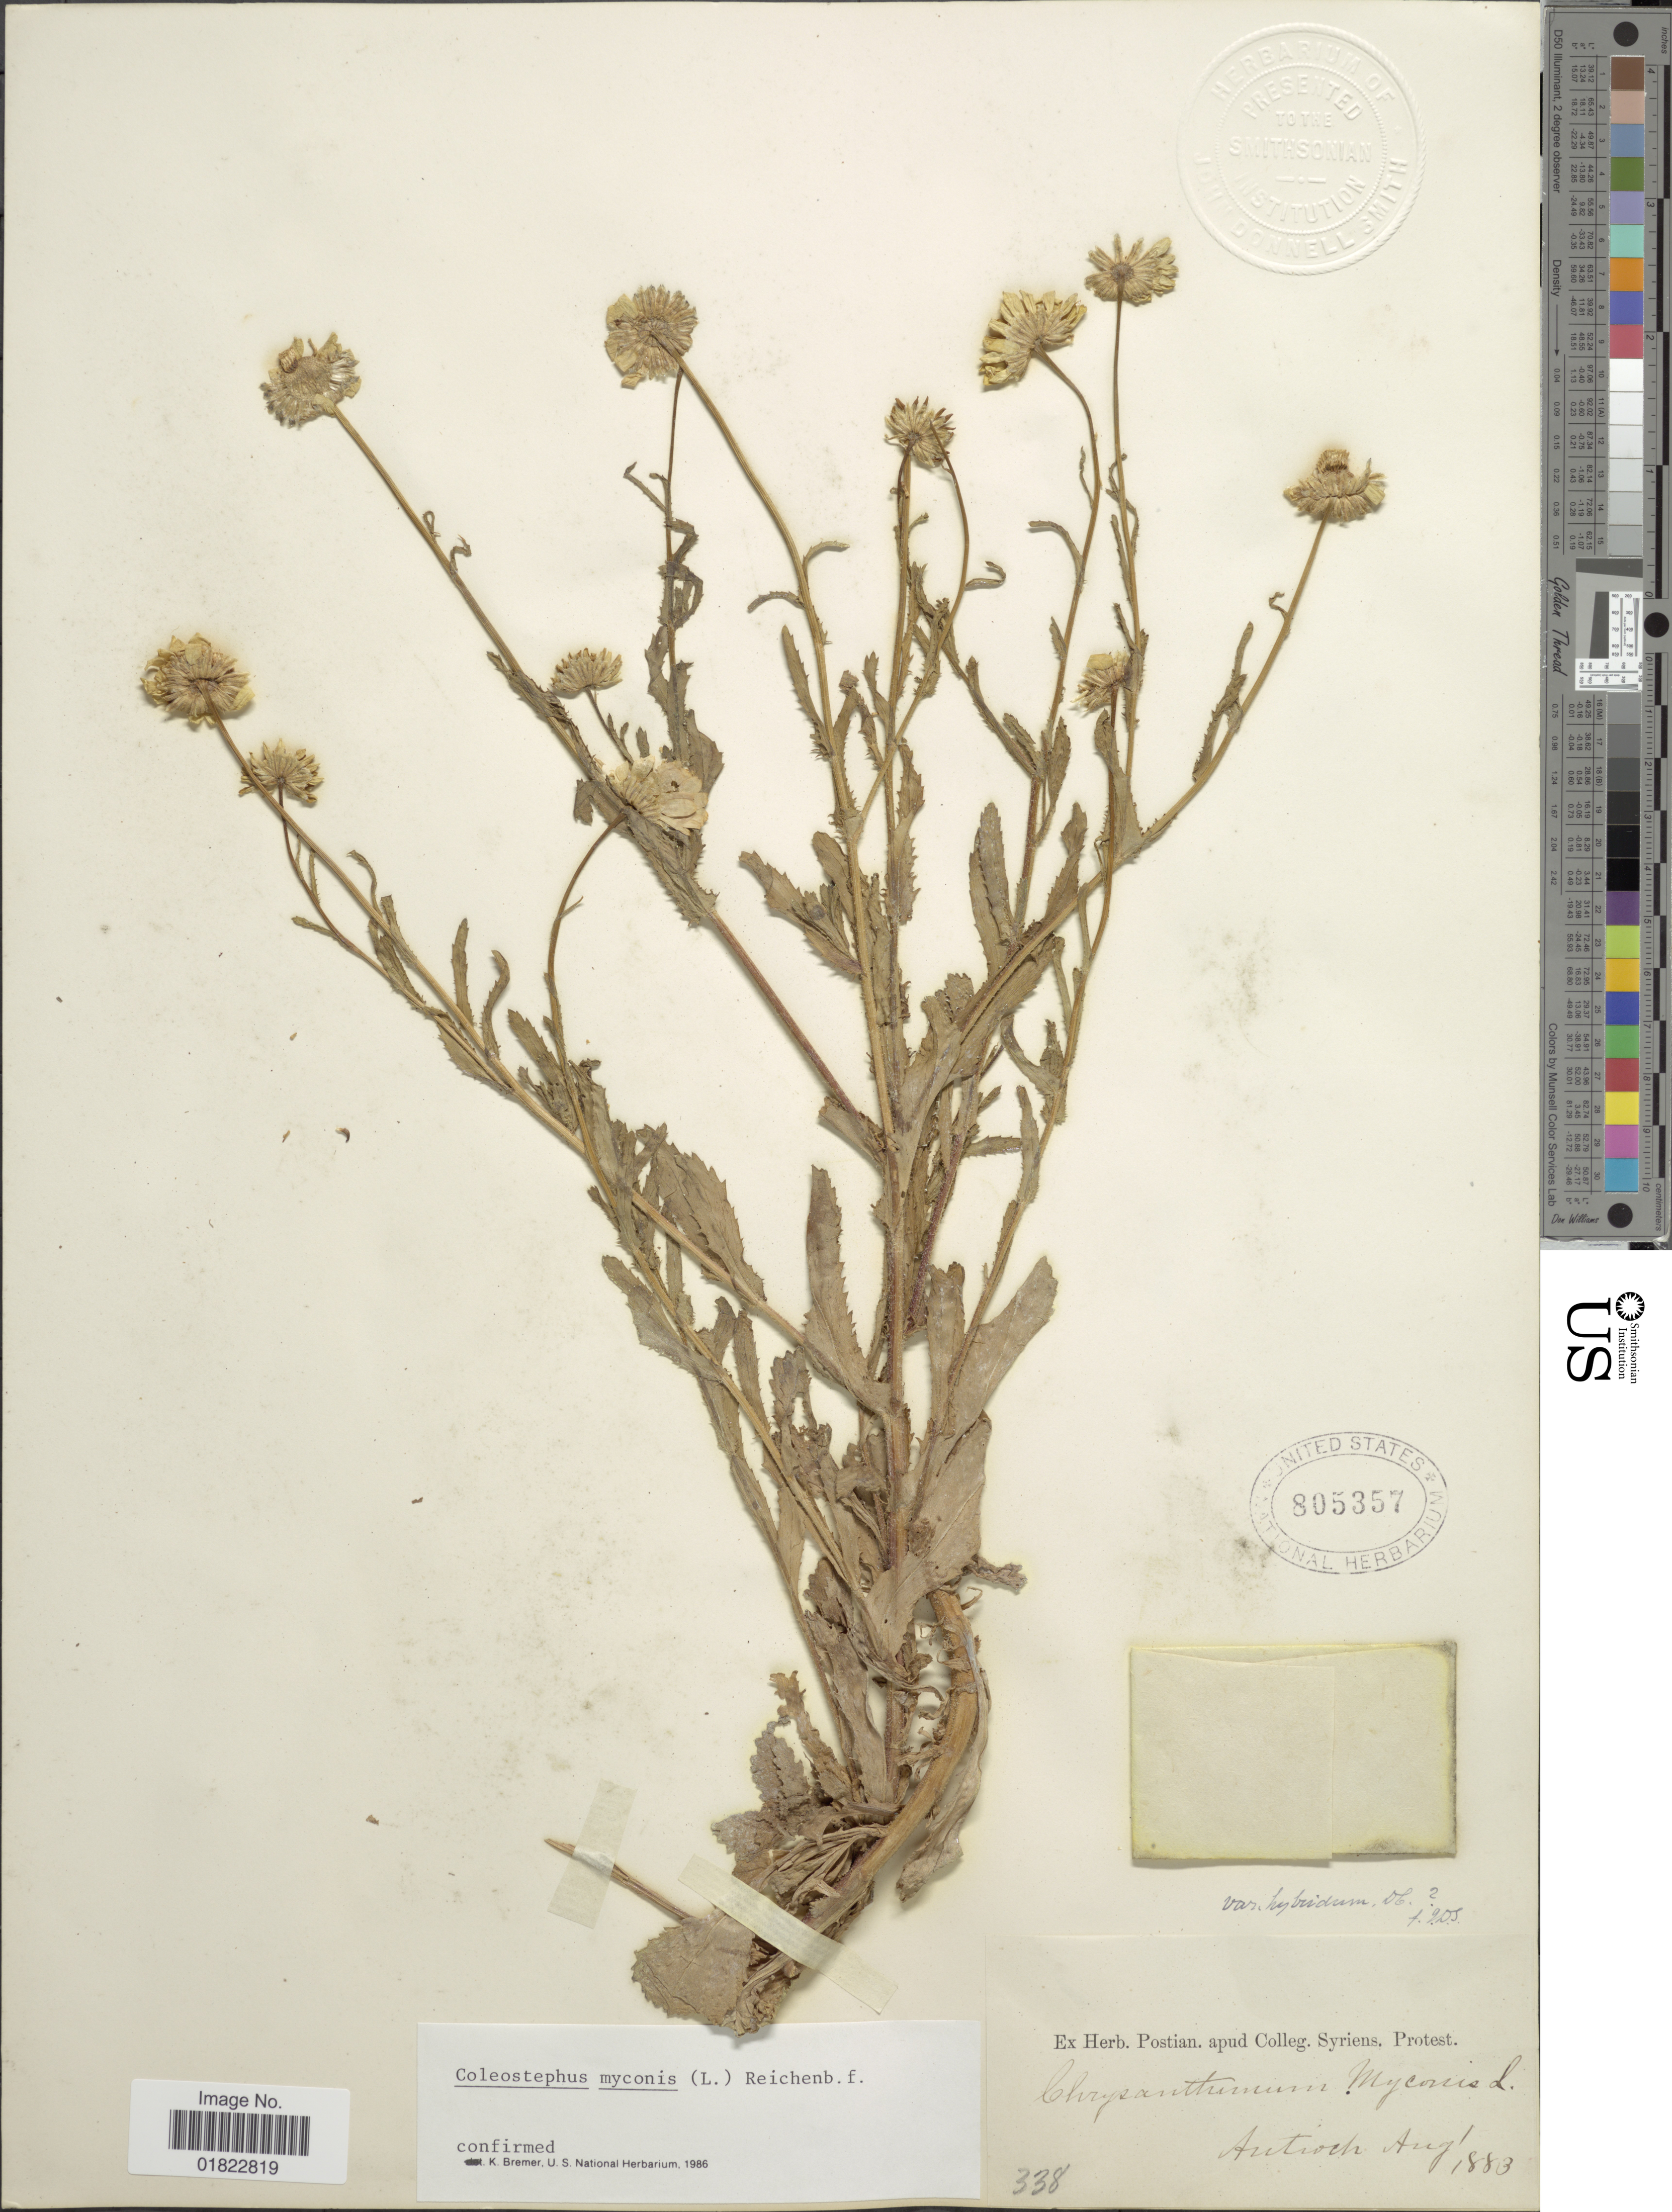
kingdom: Plantae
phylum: Tracheophyta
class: Magnoliopsida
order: Asterales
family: Asteraceae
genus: Coleostephus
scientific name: Coleostephus myconis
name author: (L.) Cass.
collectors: ex herb. Postian. apud Colleg. Syriens. Protest. USE "Fannie P. A. Shepard" (10308853) AS PRIMARY COLLECTOR INSTEAD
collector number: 338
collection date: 1883-08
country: Austria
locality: Autrich [interpreted].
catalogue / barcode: US 805357